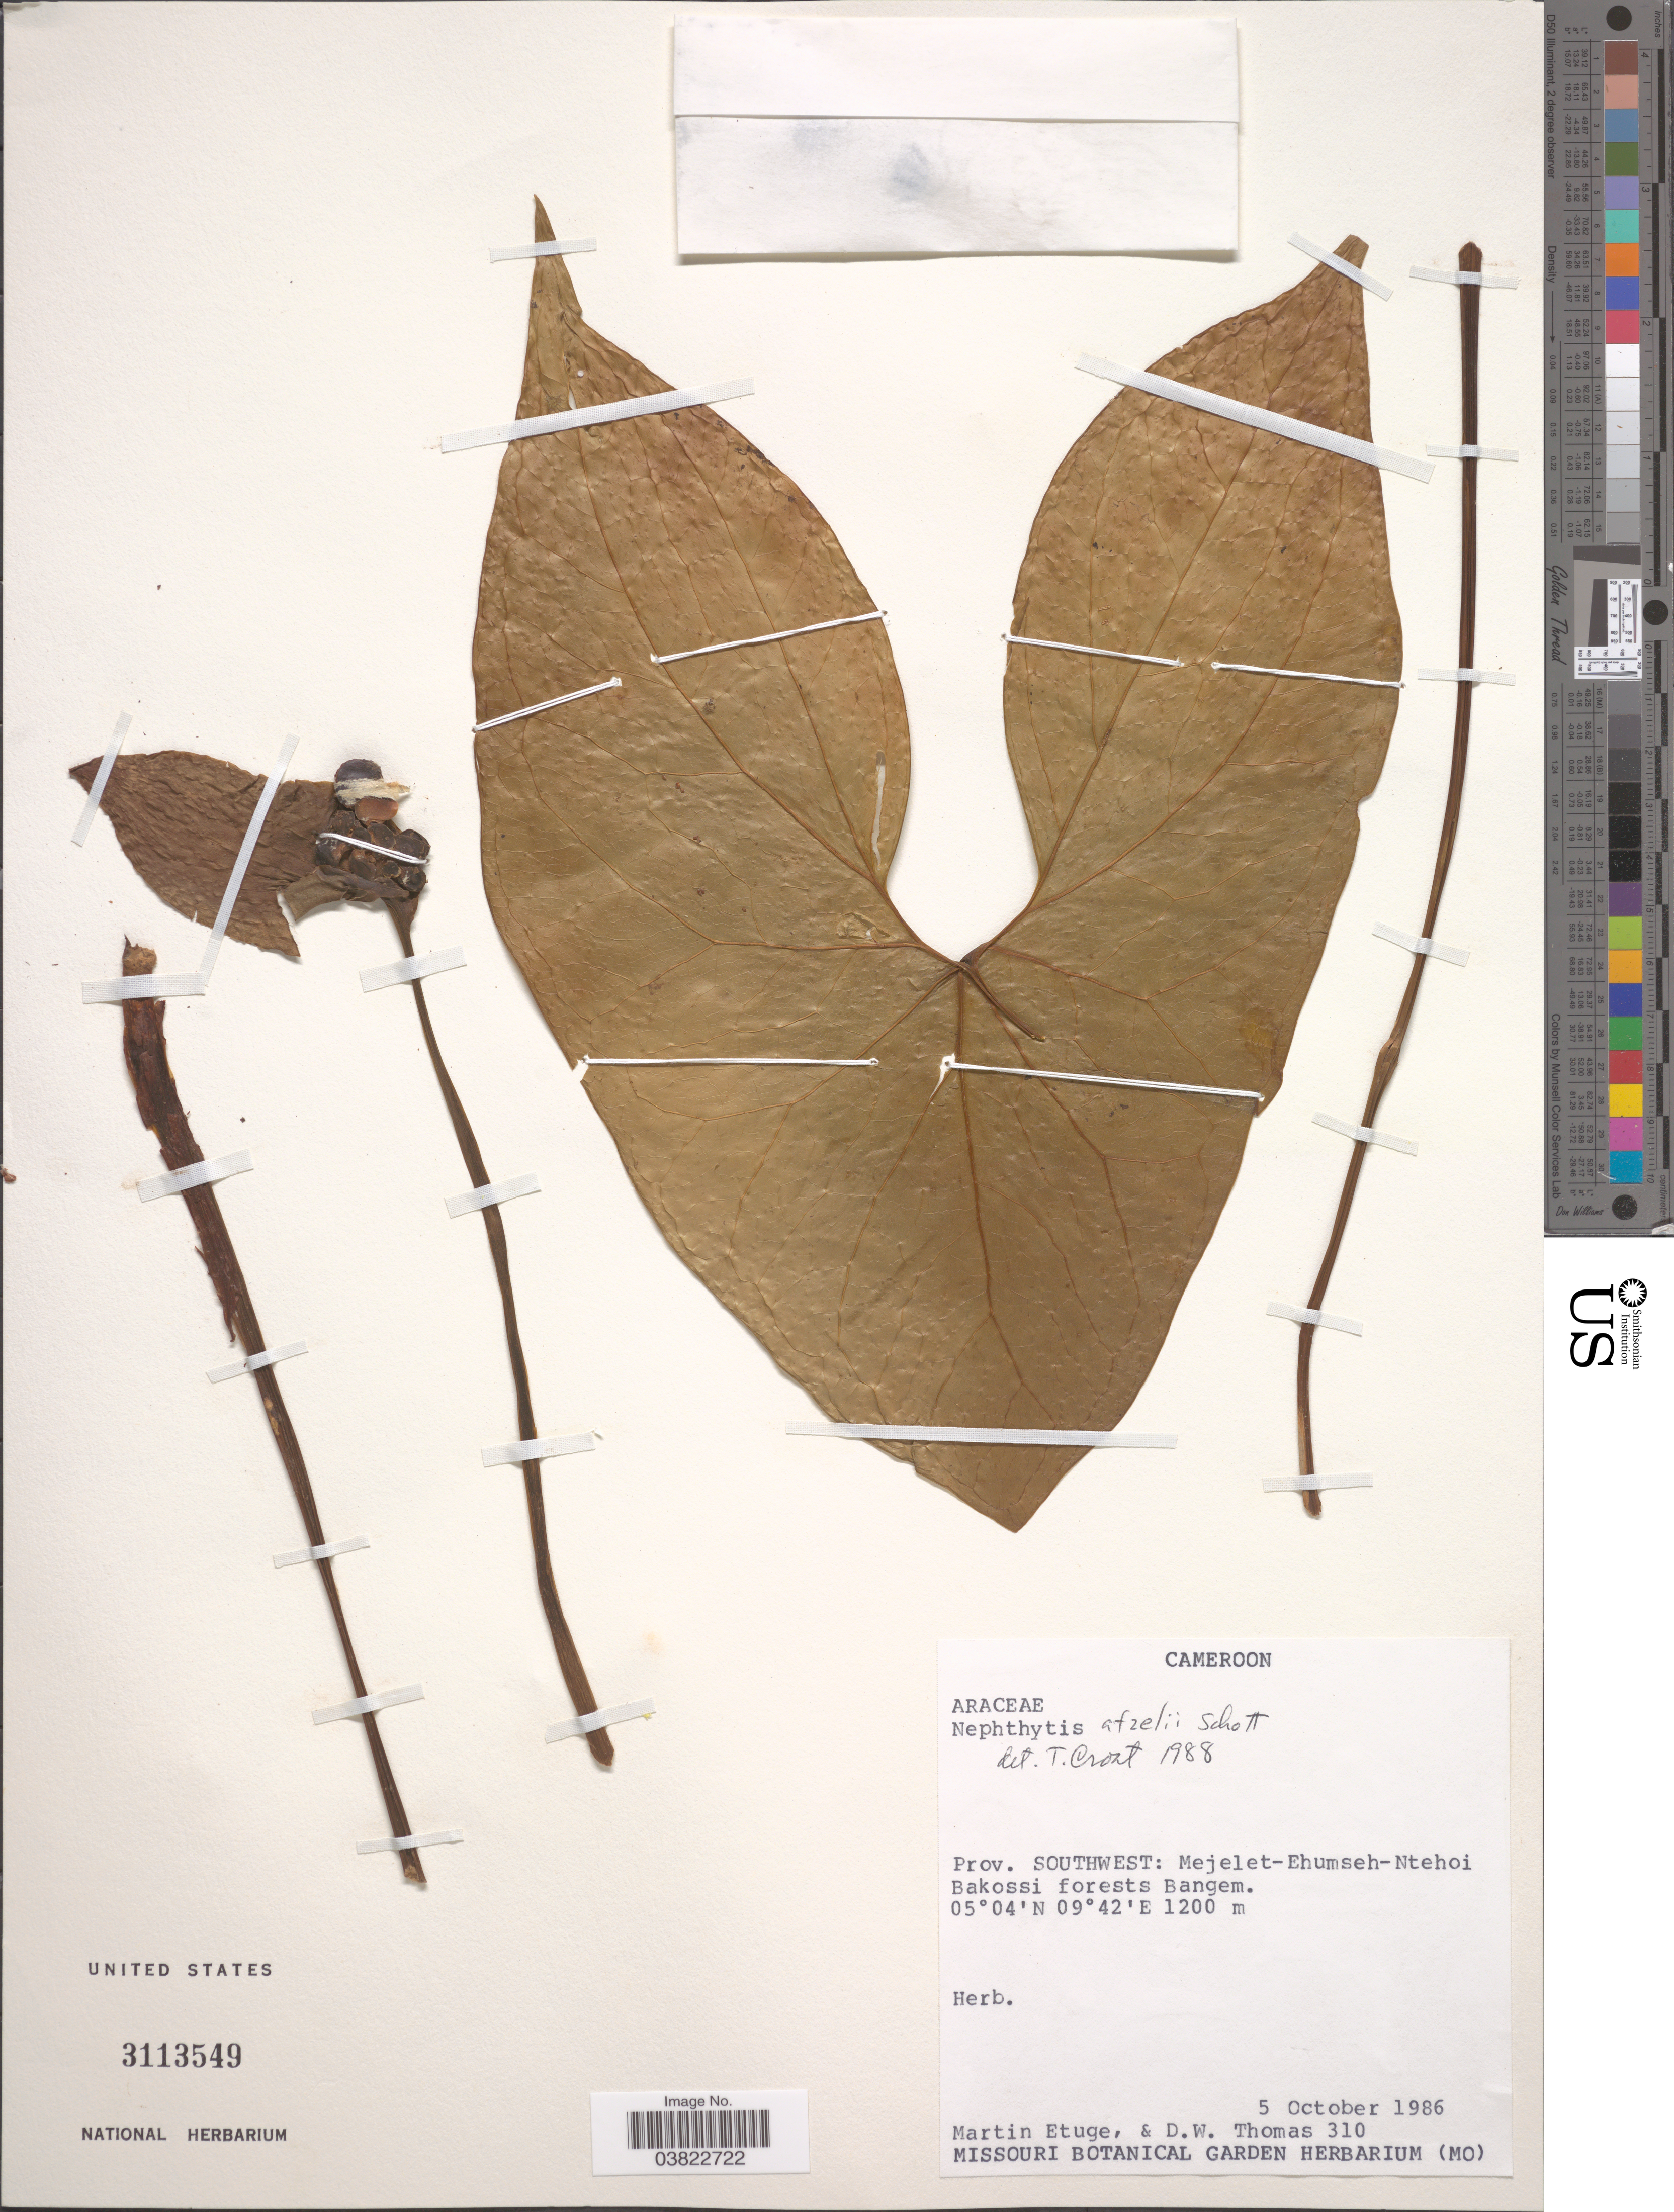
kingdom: Plantae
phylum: Tracheophyta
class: Liliopsida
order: Alismatales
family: Araceae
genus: Nephthytis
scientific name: Nephthytis afzelii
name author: Schott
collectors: M. Etuge & D. W. Thomas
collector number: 310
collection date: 1986-10-05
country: Cameroon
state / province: Sud-Ouest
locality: Prov. Southwest: Mejelet-Ehumseh-Ntehoi. Bakossi forests Bangem.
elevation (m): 1200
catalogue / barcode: US 3113549